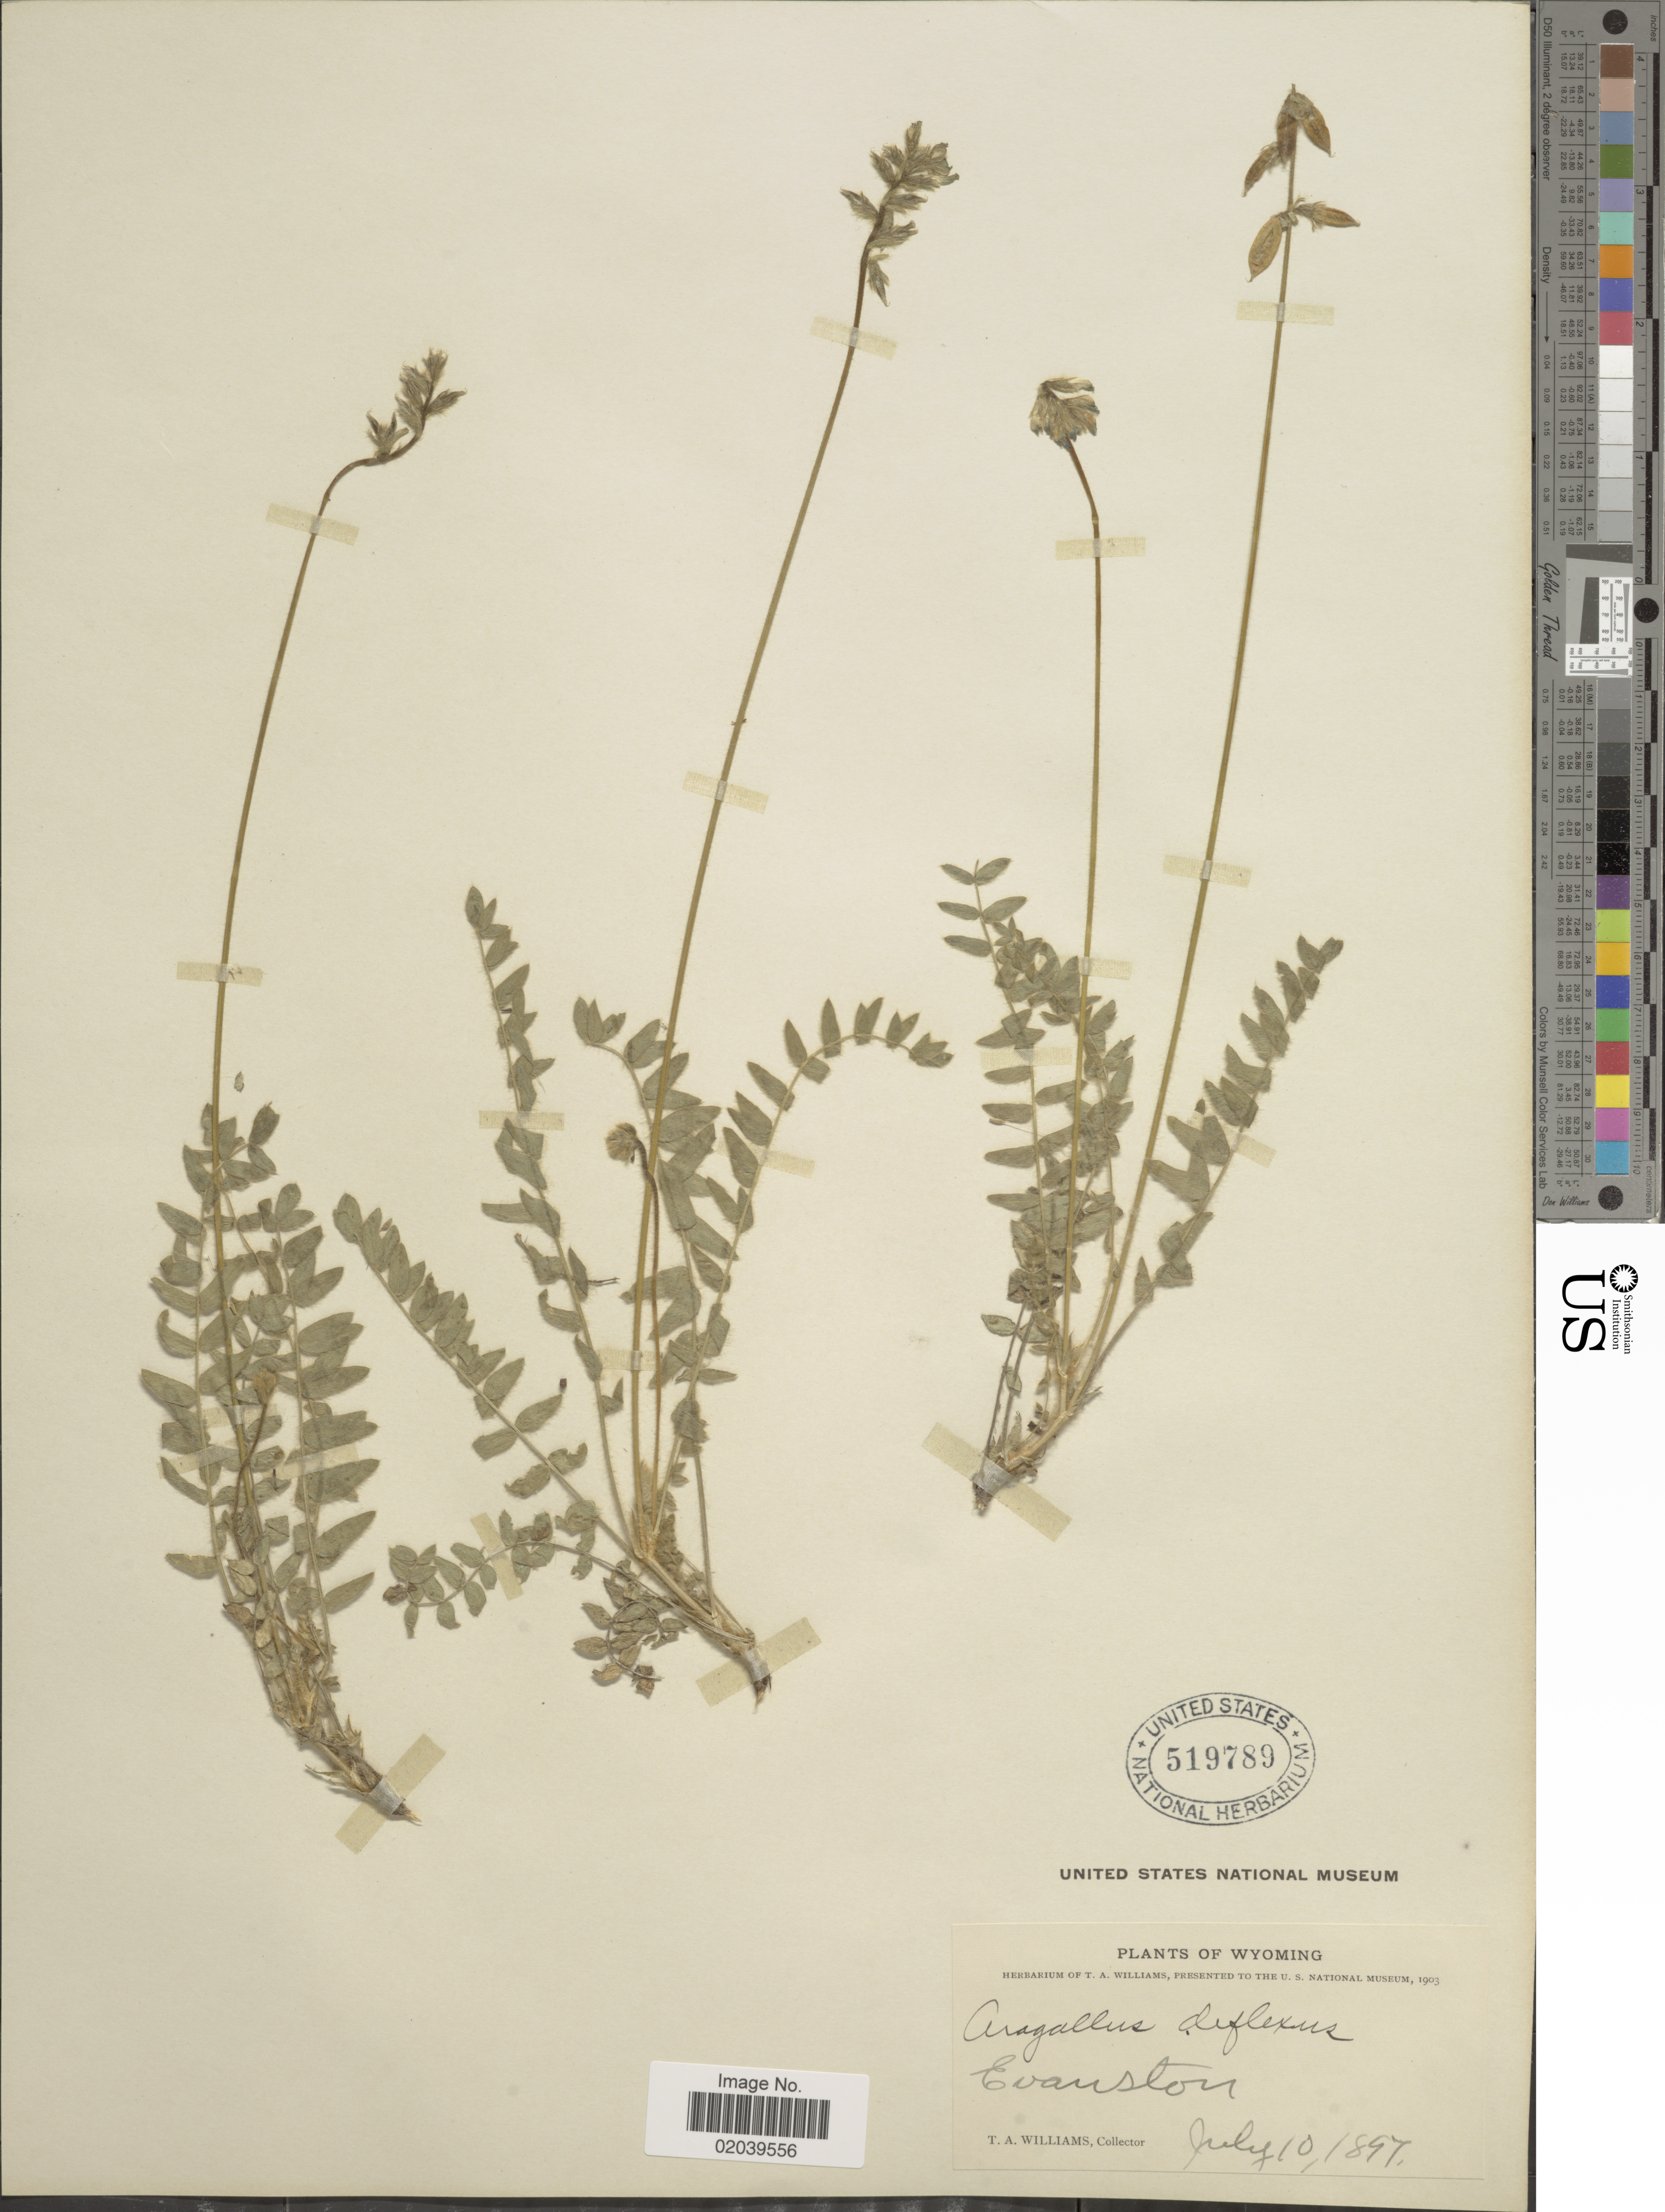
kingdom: Plantae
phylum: Tracheophyta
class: Magnoliopsida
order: Fabales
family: Fabaceae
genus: Oxytropis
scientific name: Oxytropis deflexa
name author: (Pall.) DC.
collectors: T. A. Williams (herbarium)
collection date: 1897-07-10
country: United States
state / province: Wyoming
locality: Evanston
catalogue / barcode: US 519789